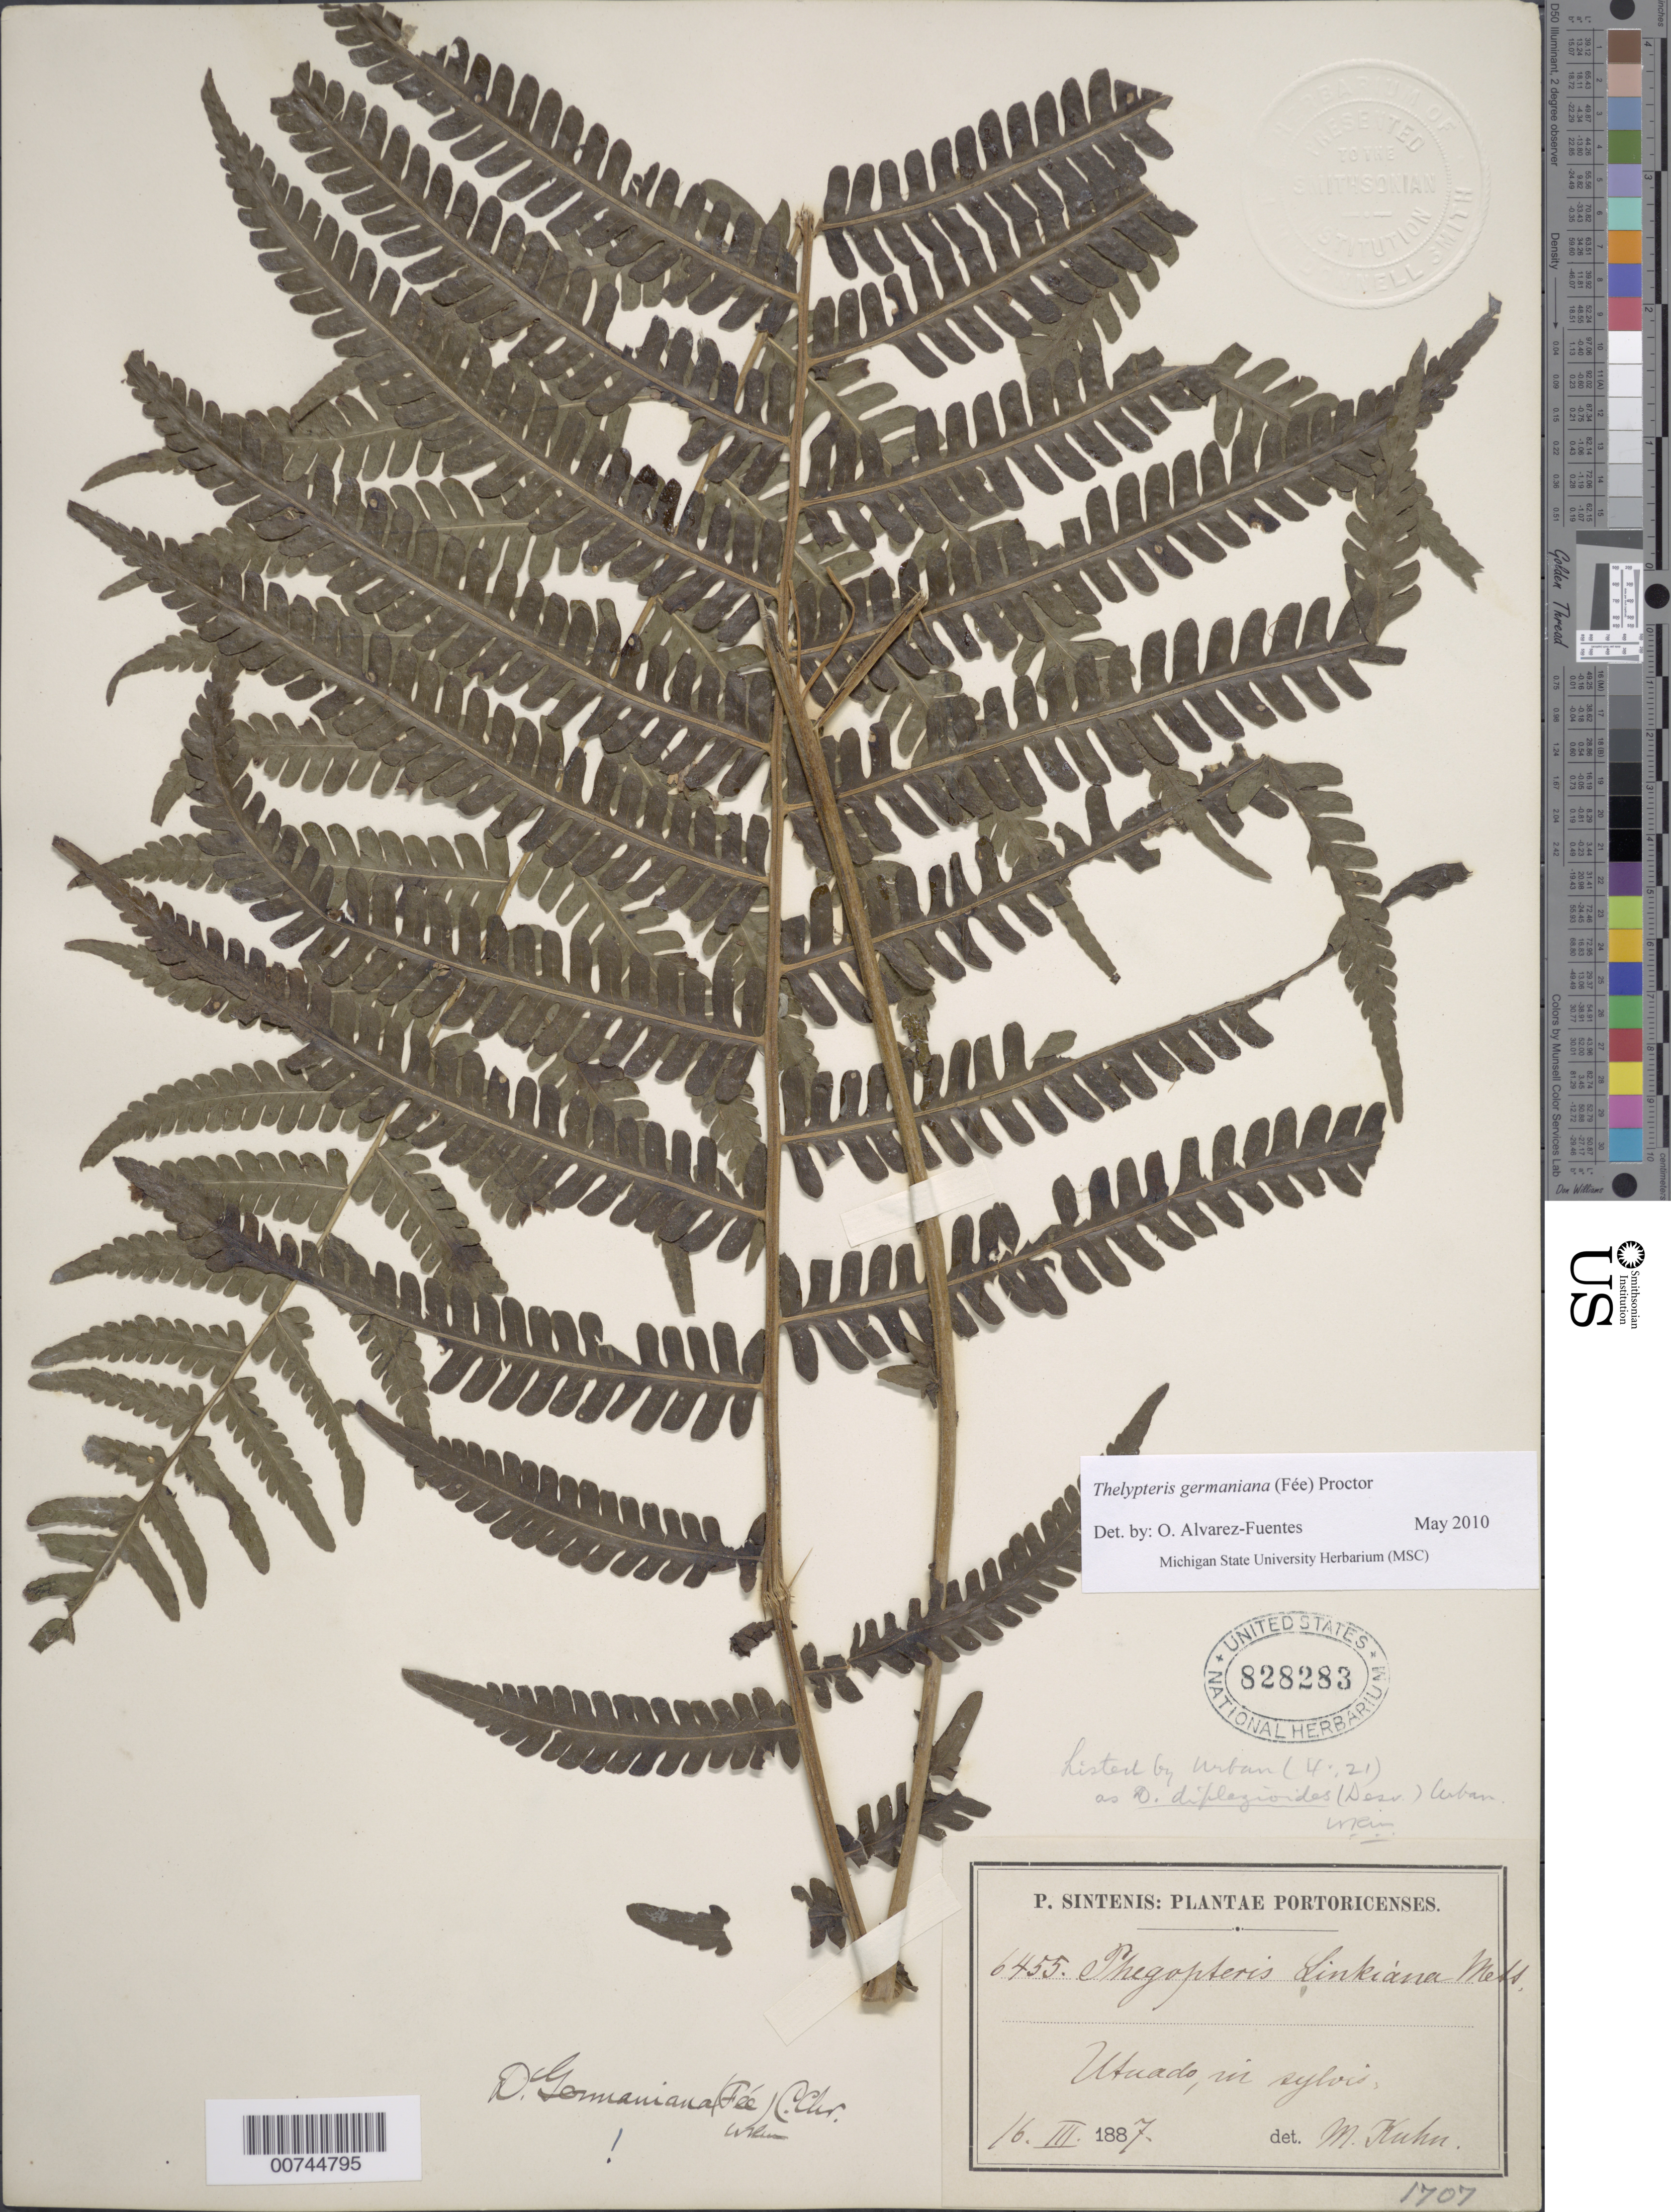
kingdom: Plantae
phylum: Tracheophyta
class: Polypodiopsida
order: Polypodiales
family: Thelypteridaceae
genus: Amauropelta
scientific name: Amauropelta germaniana (Fée) comb. nov., ined. 2015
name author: (Fée)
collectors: P. Sintenis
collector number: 6455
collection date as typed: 16 Mer 1887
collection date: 1887-03-16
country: Puerto Rico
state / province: Utuado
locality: Utuado, in sylvis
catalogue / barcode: US 828283